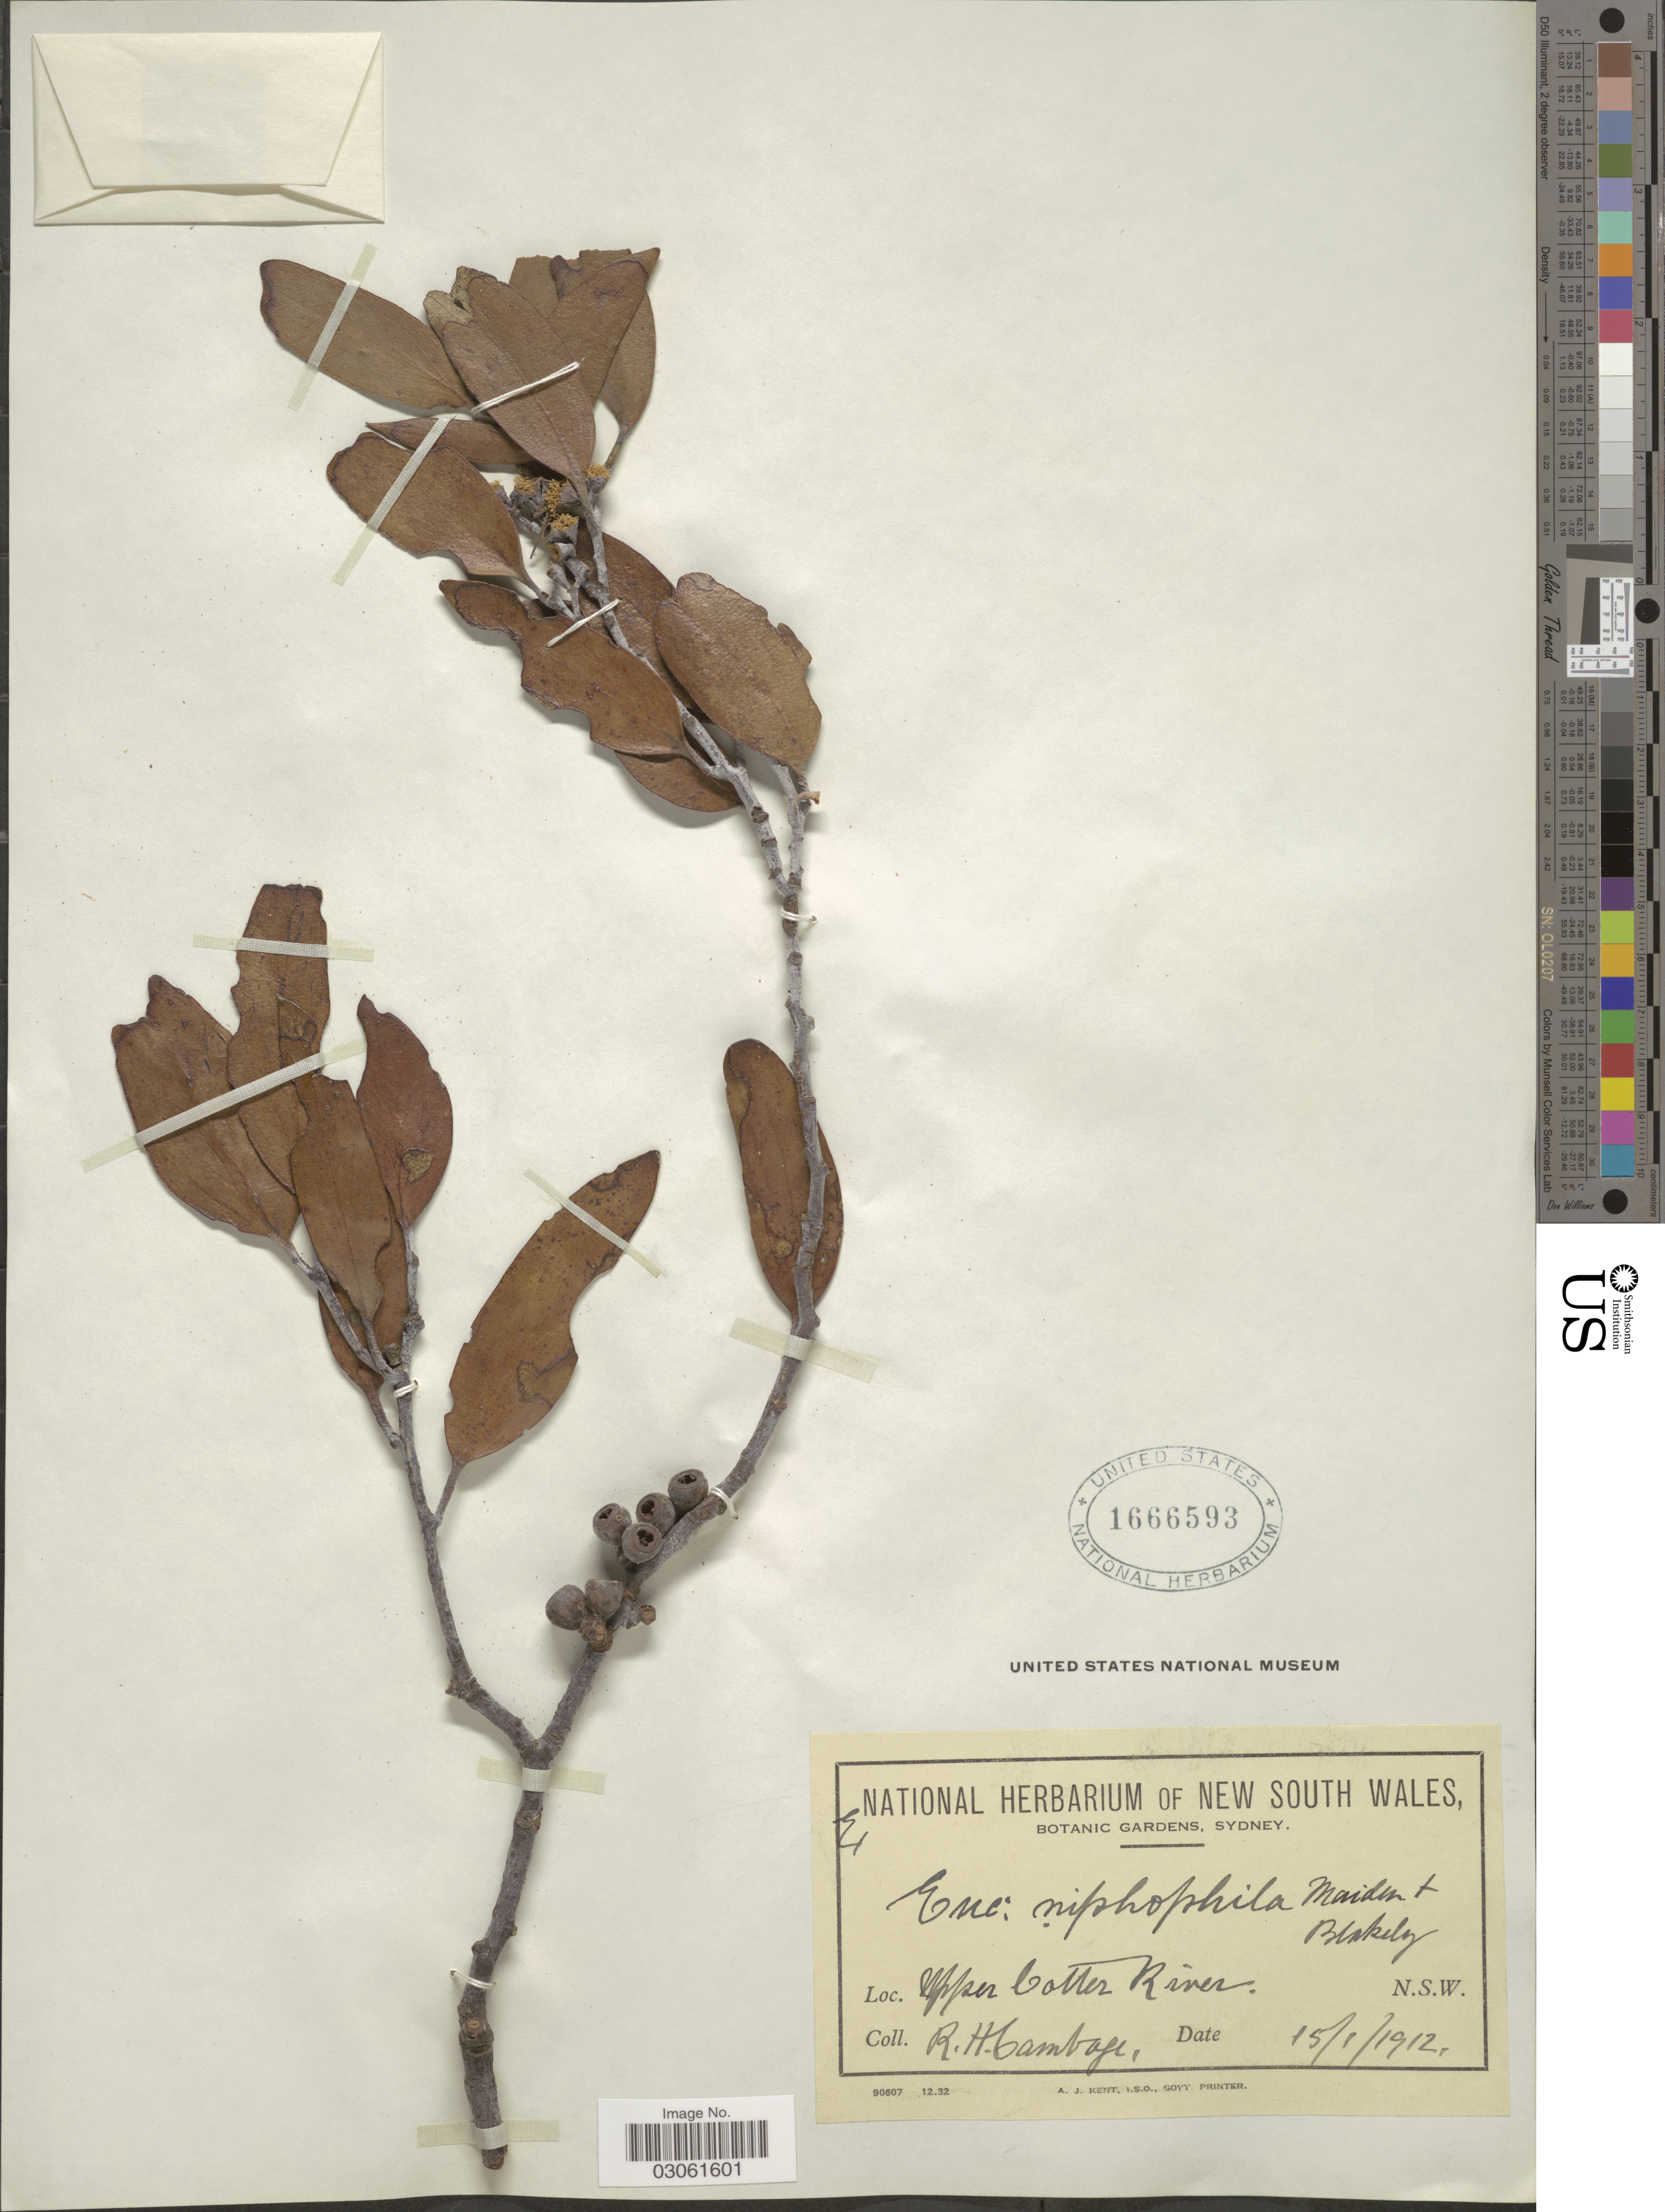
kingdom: Plantae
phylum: Tracheophyta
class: Magnoliopsida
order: Myrtales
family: Myrtaceae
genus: Eucalyptus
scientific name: Eucalyptus niphophila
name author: Maiden & Blakely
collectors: R. Cambage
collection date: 1912-01-15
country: Australia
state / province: New South Wales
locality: Upper Cotter River.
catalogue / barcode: US 1666593